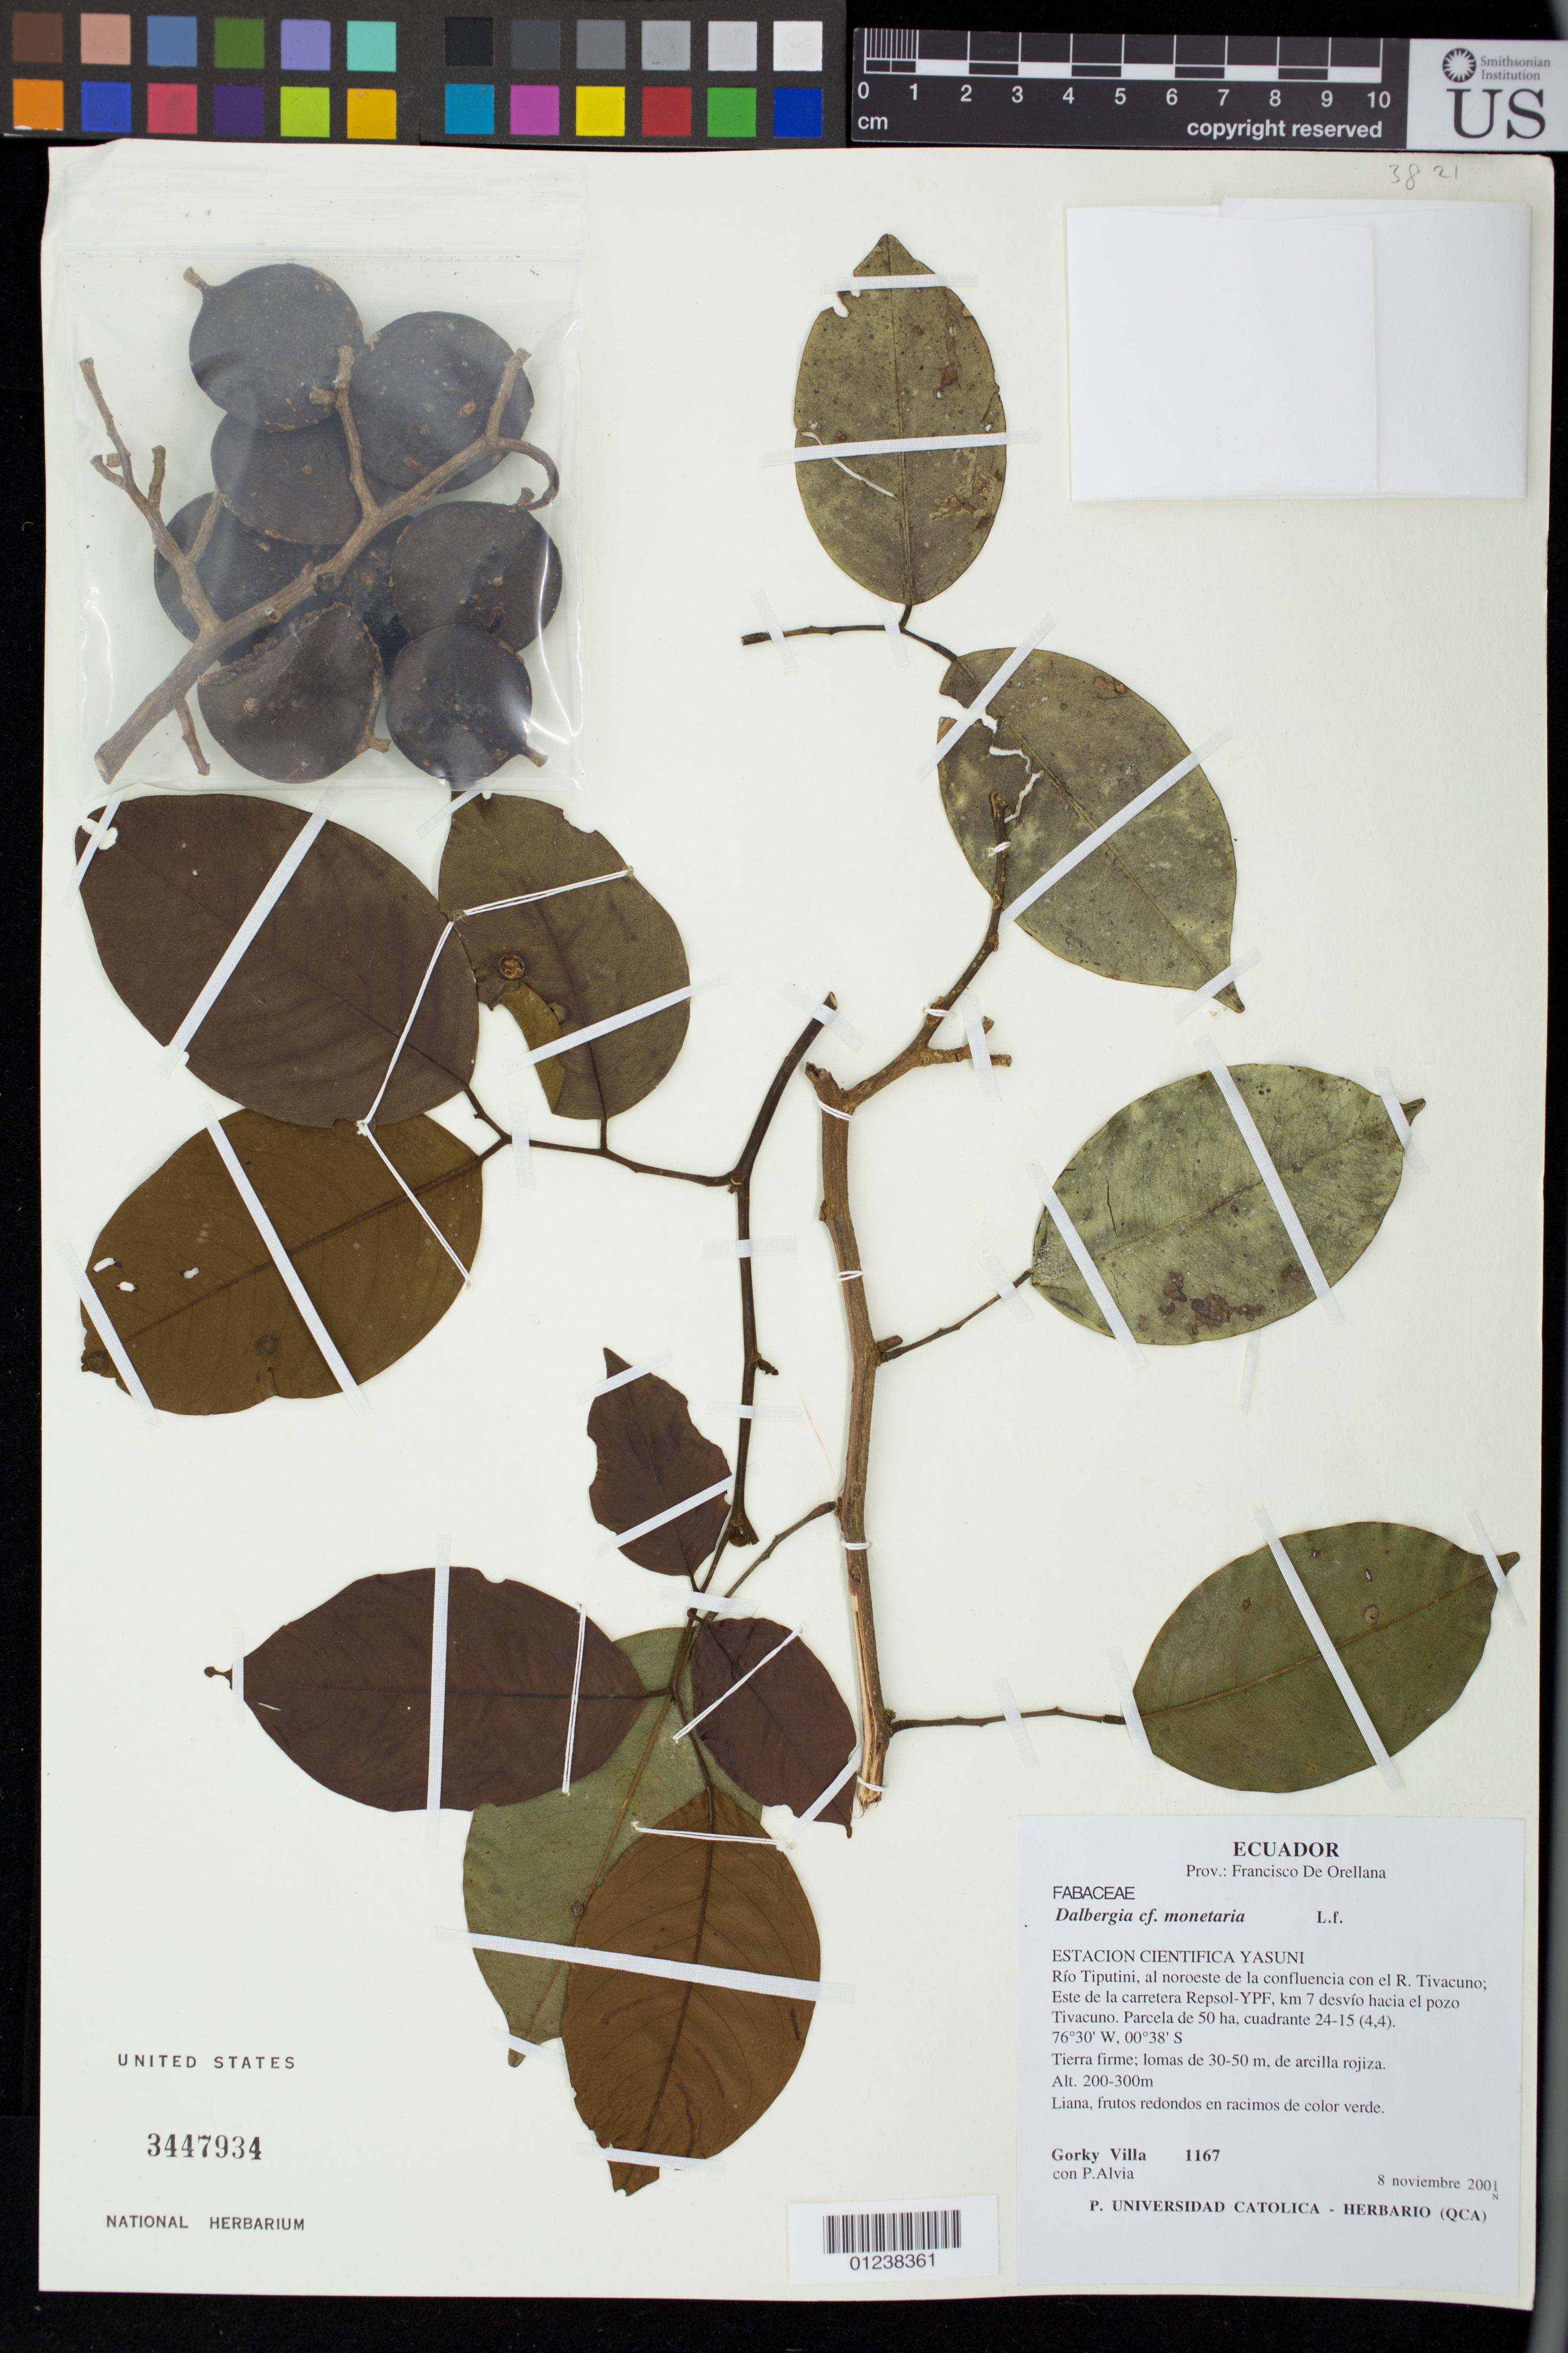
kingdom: Plantae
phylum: Tracheophyta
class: Magnoliopsida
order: Fabales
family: Fabaceae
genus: Dalbergia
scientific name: Dalbergia monetaria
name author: L. f.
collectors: G. Villa & P. Alvia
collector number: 1167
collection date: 2001-11-08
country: Ecuador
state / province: Orellana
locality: Francisco de Orellana, Rio Tiputini, al noroeste de la confluencia con el R. Tivacuno; Este de la carretera Repsol-YPF, km 7 desvio hacia el pozo Tivacuno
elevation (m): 200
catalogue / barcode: US 3447934